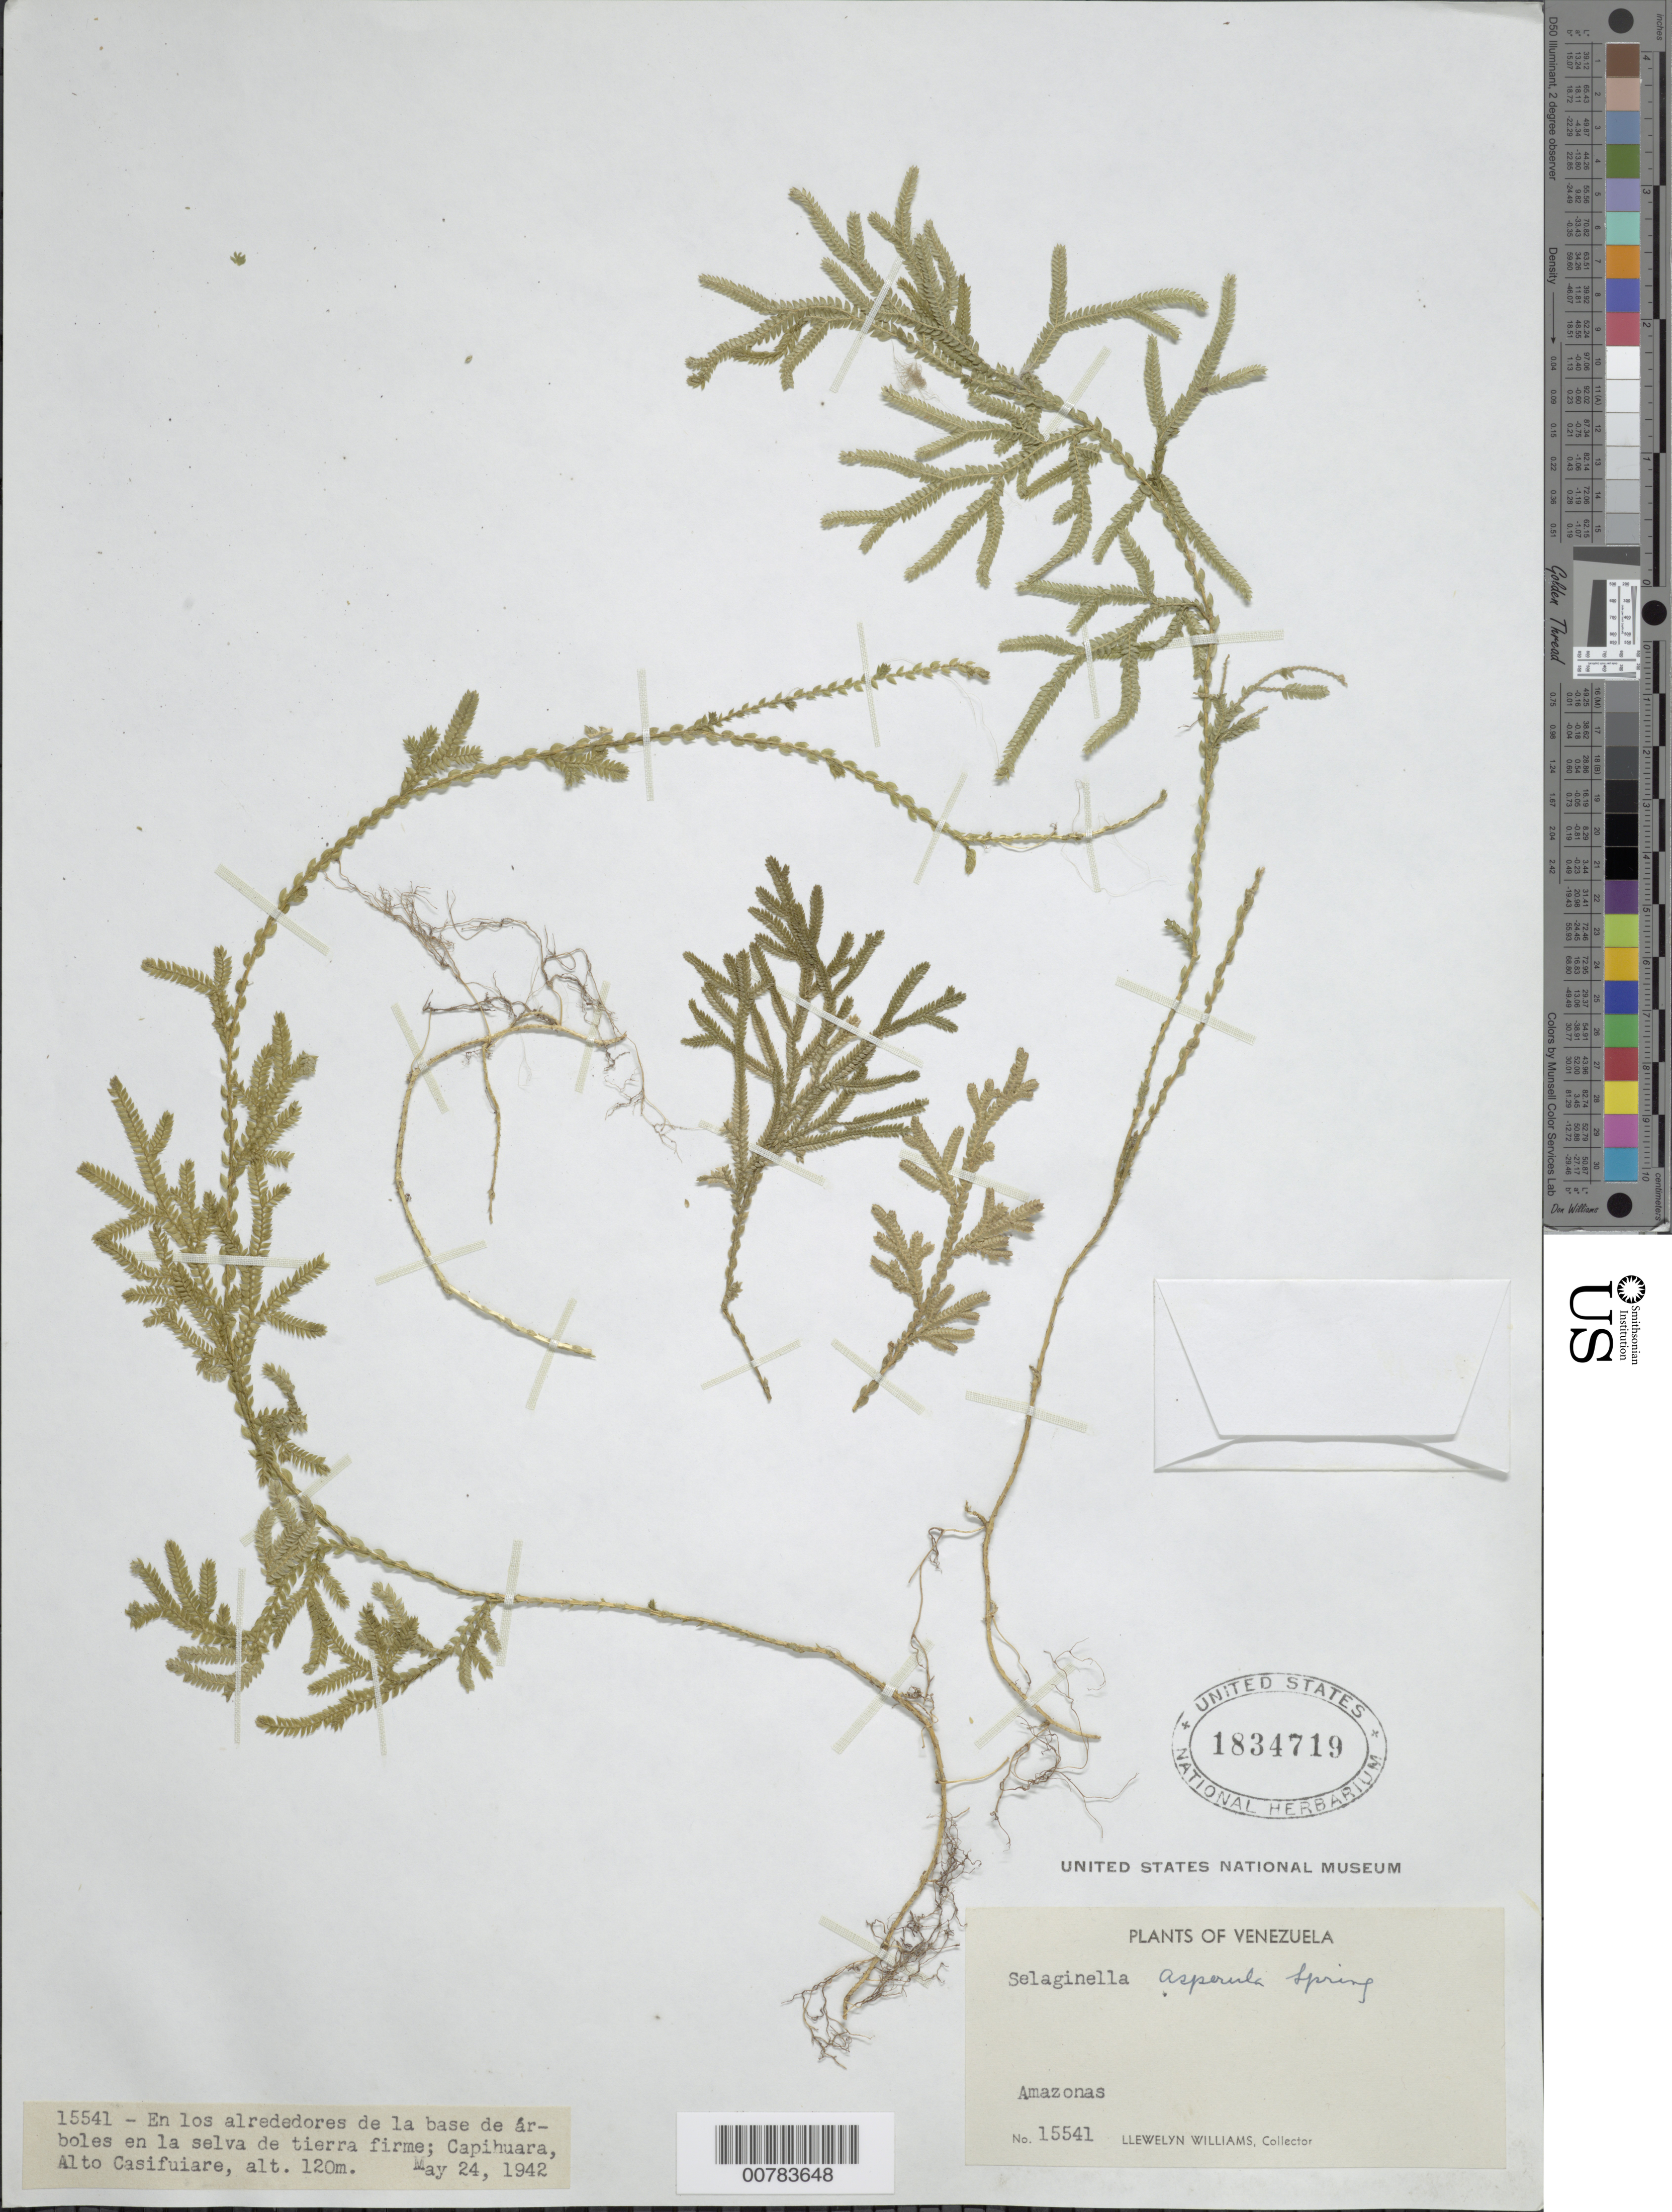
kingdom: Plantae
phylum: Tracheophyta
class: Lycopodiopsida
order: Selaginellales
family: Selaginellaceae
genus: Selaginella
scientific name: Selaginella asperula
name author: Spring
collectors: Ll. Williams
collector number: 15541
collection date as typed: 24-May-42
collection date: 1942-05-24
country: Venezuela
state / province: Amazonas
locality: Capihuara, Alto Casiquiare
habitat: En los alrededores de la base de arboles en la selva de tierra firme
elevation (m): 120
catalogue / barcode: US 1834719